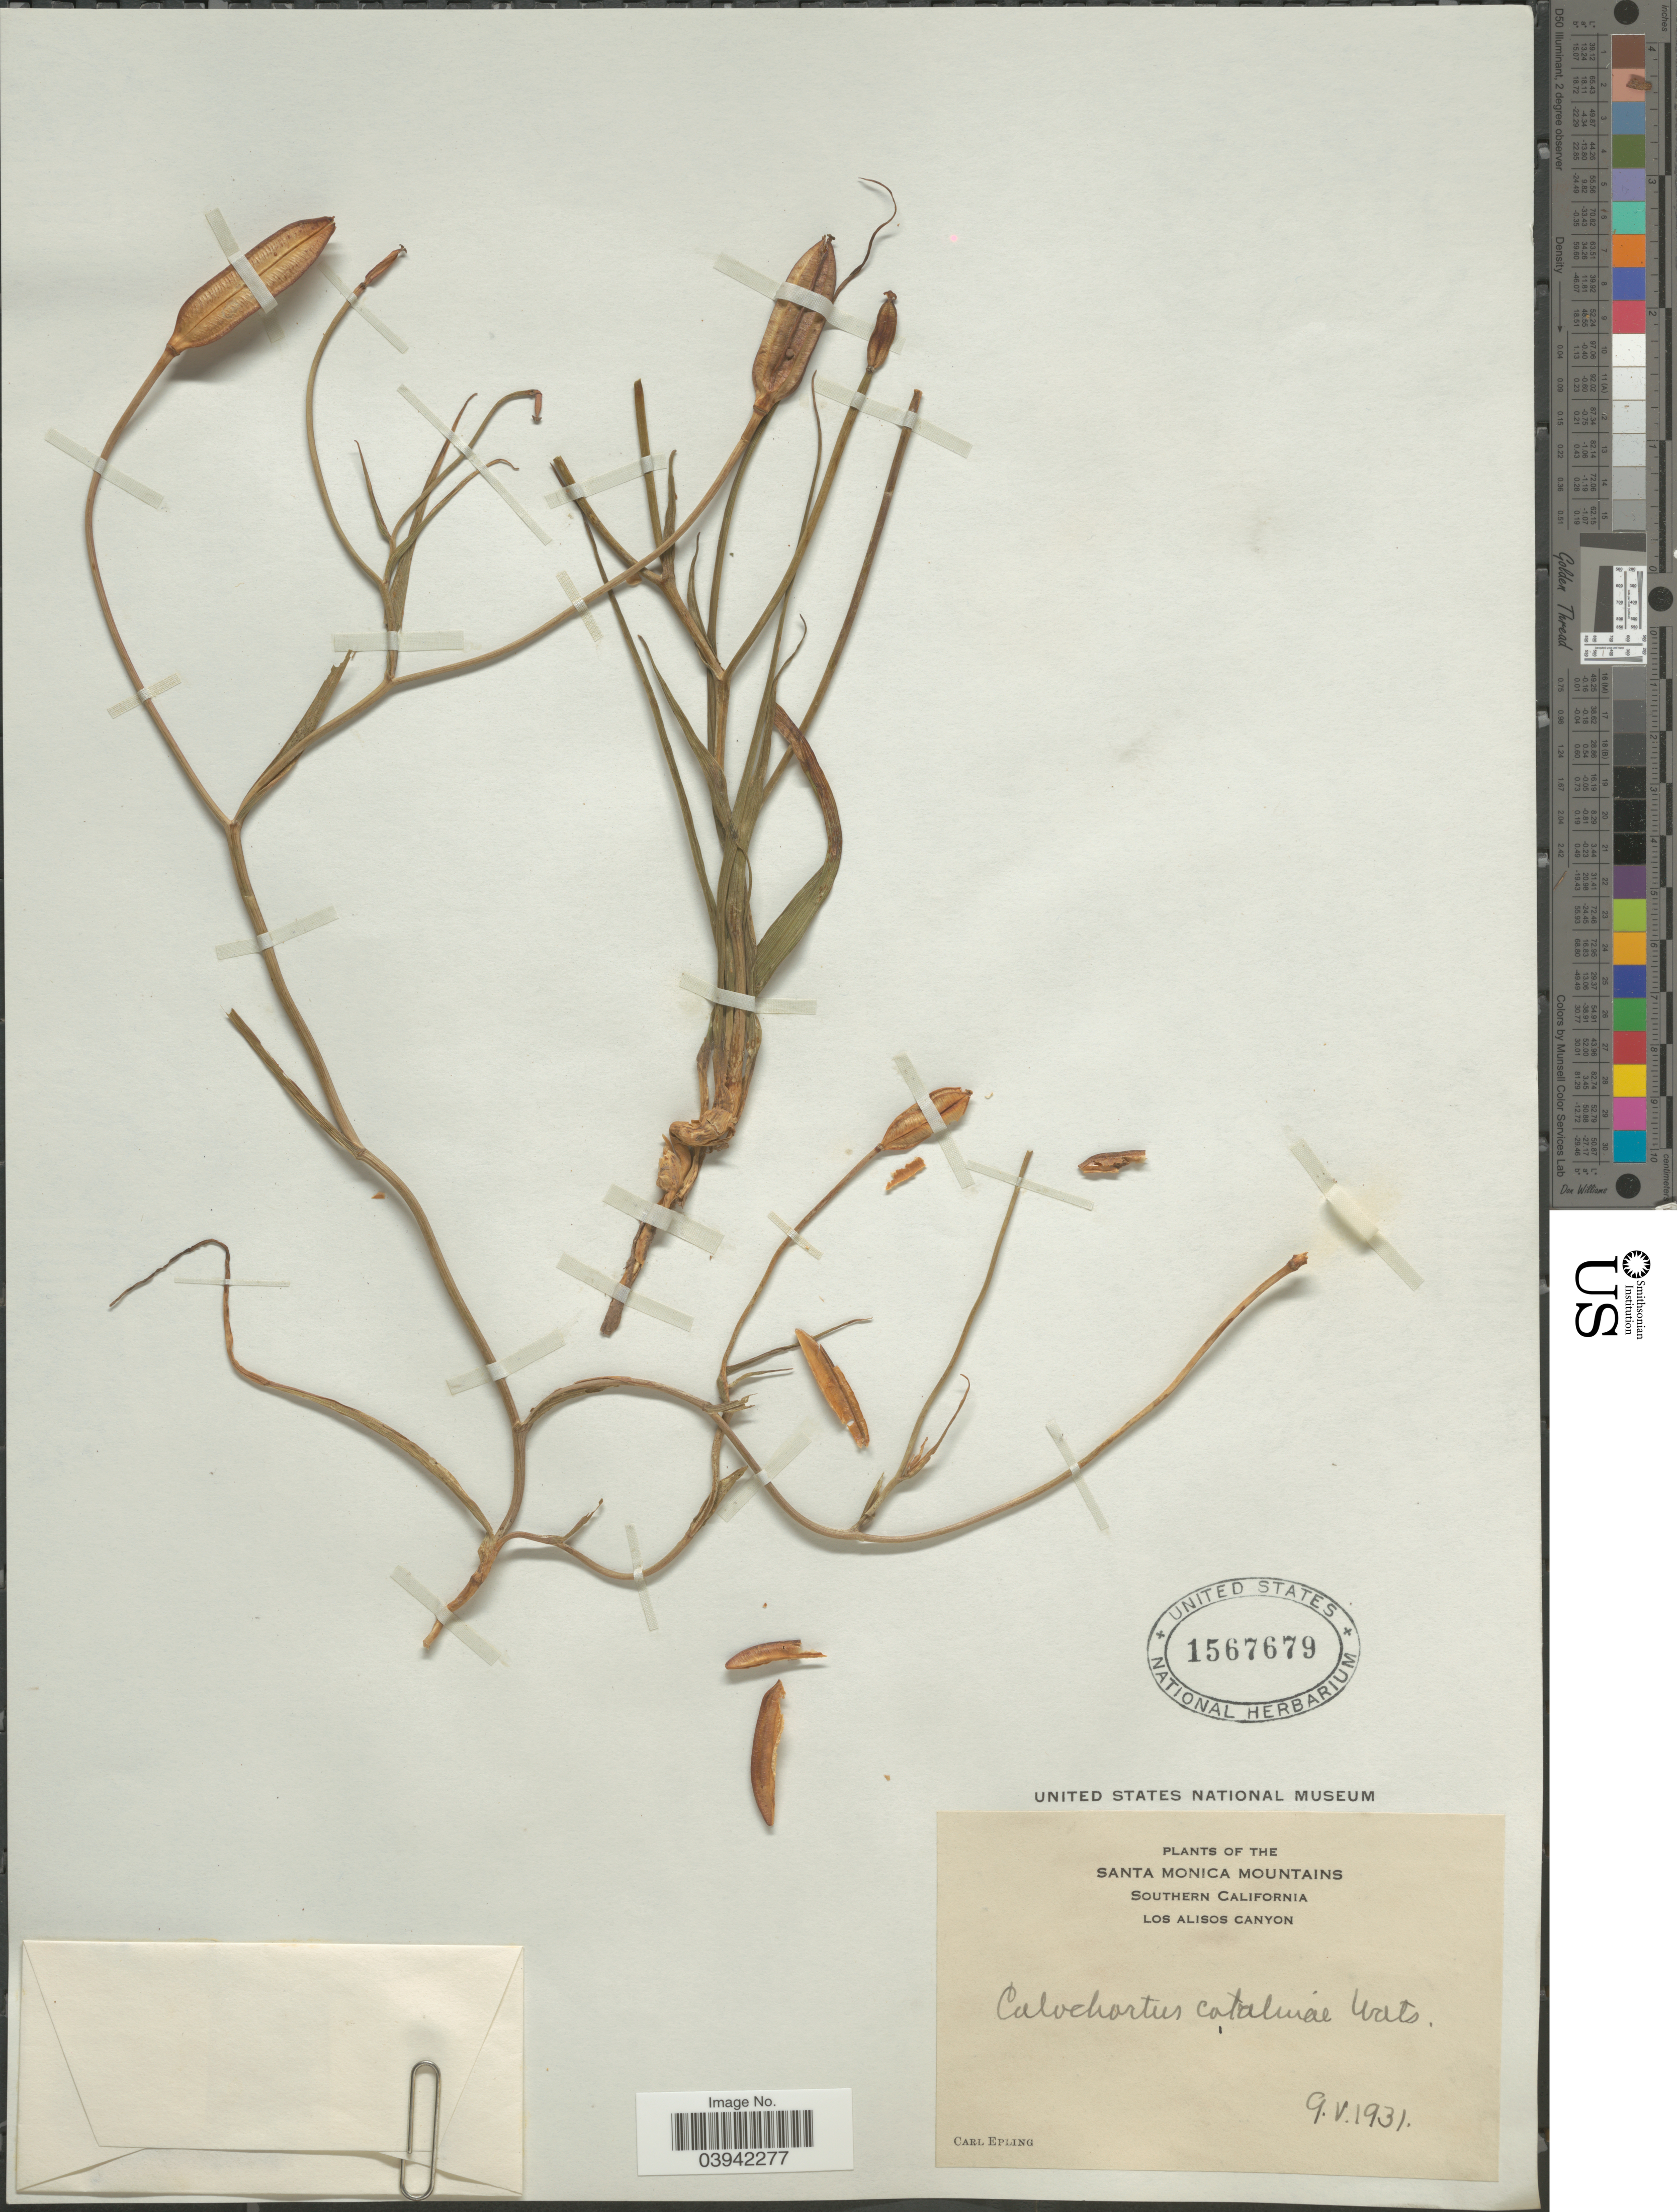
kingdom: Plantae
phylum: Tracheophyta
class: Liliopsida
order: Liliales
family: Liliaceae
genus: Calochortus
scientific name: Calochortus catalinae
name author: S. Watson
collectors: C. C. Epling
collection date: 1931-05-09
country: United States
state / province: California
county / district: Los Angeles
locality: Santa Monica Mountains. Southern California. Los Alisos Canyon.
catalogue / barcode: US 1567679